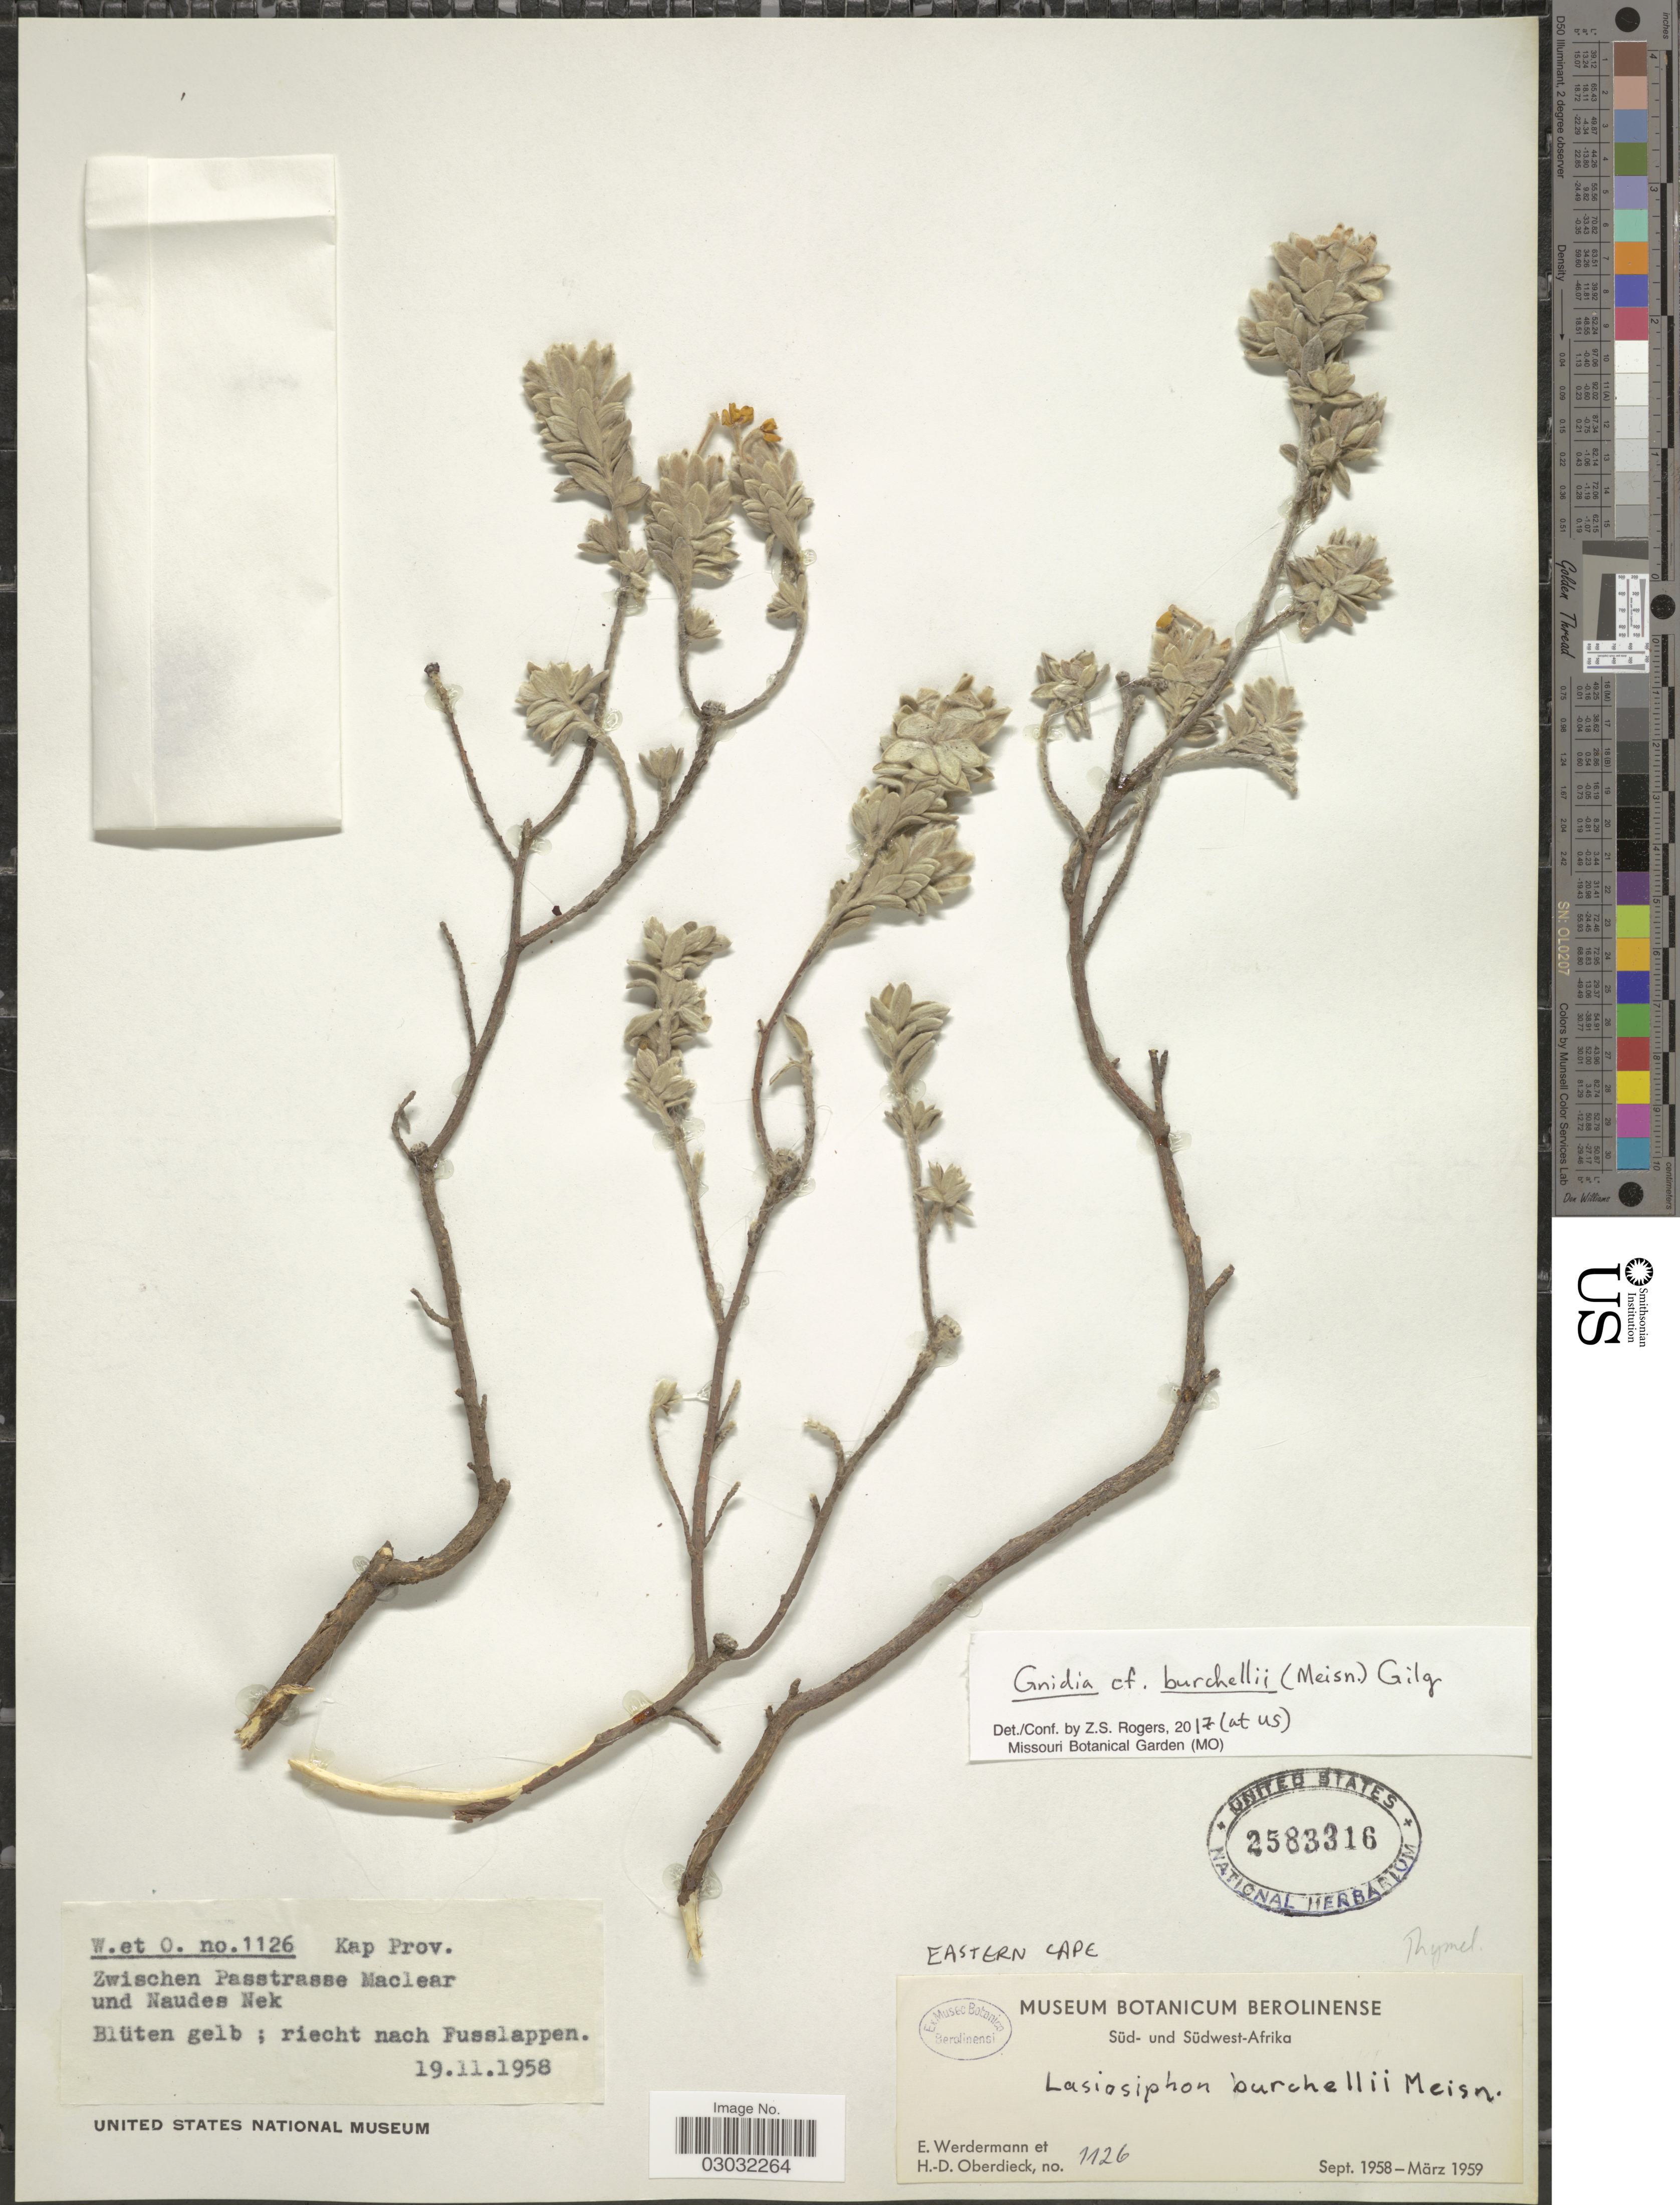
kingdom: Plantae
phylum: Tracheophyta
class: Magnoliopsida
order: Malvales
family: Thymelaeaceae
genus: Lasiosiphon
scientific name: Lasiosiphon burchellii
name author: Meisn.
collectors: E. Werdermann & H. Oberdieck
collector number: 1126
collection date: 1958-11-19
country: South Africa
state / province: Eastern Cape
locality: Kap Prov. Zwischen Passtrasse Maclear und Naudes Nek. Süd- und Südwest-Afrika.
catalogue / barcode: US 2583316